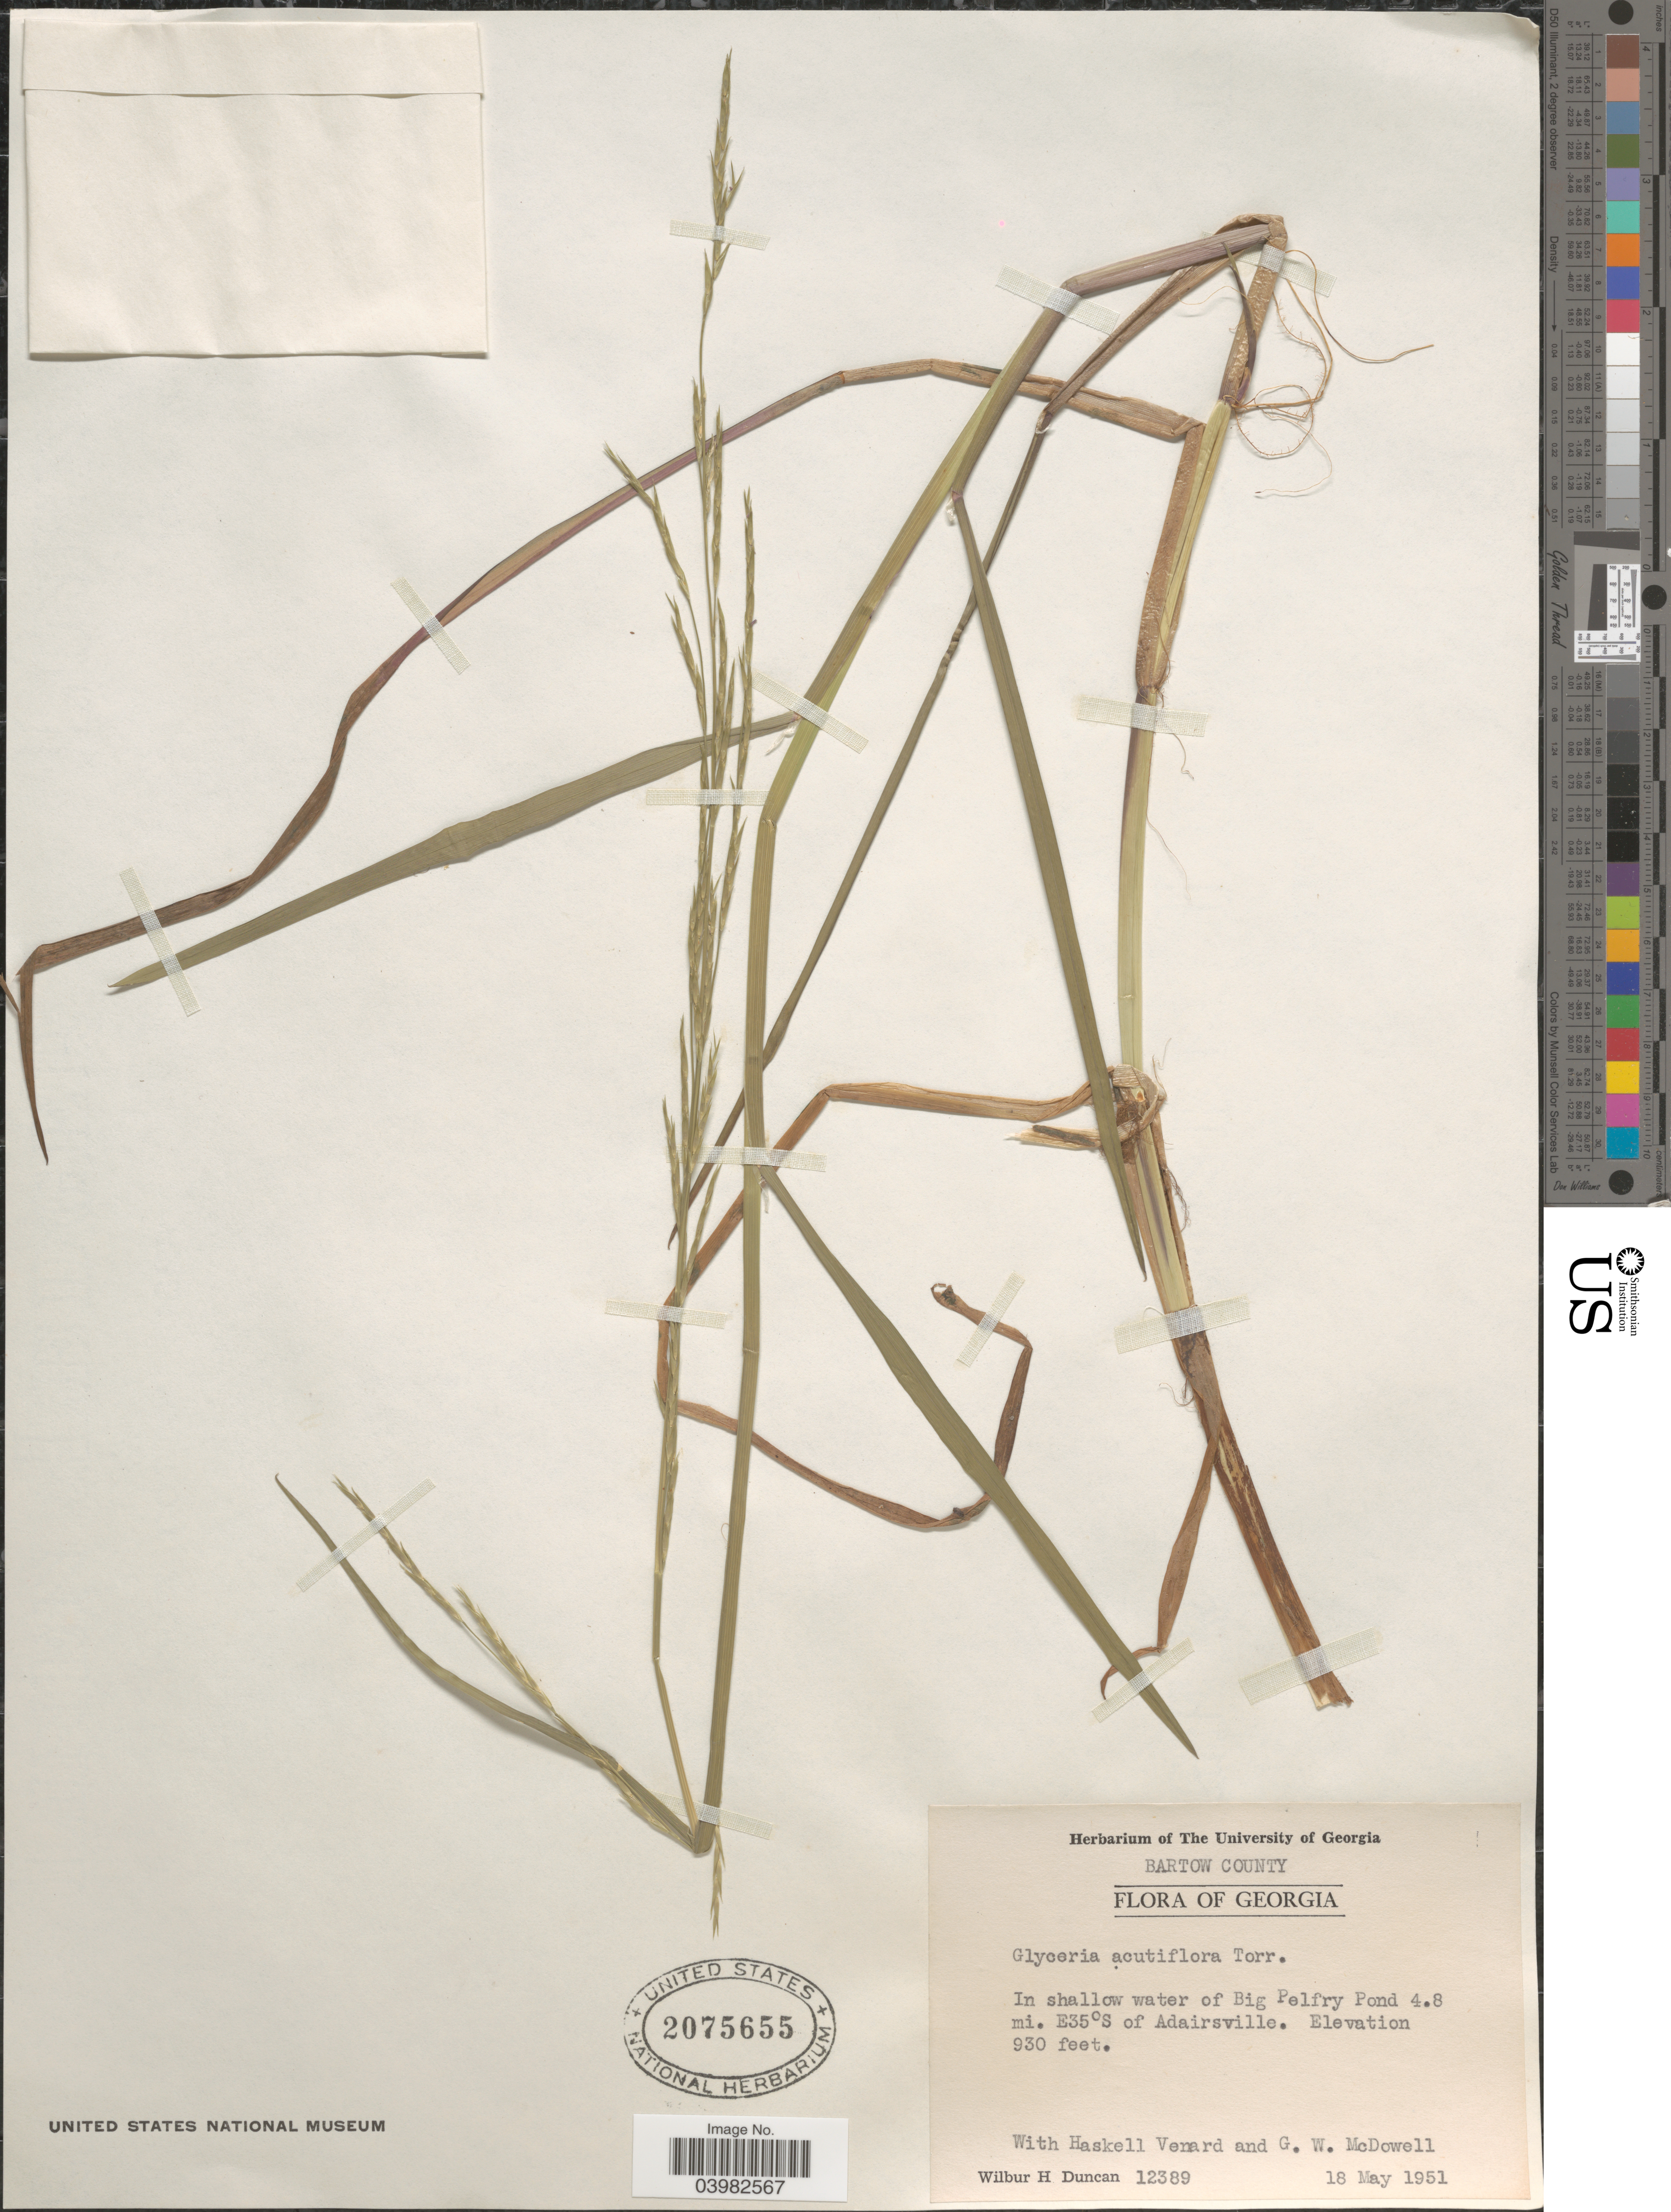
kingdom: Plantae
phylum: Tracheophyta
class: Liliopsida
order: Poales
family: Poaceae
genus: Glyceria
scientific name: Glyceria acutiflora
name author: Torr.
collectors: W. H. Duncan, H. Venard & G. McDowell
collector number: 12389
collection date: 1951-05-18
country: United States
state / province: Georgia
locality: Bartow County. In shallow water of Big Pelfry Pond 4.8 mi. E35°S of Adairsville.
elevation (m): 283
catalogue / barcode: US 2075655